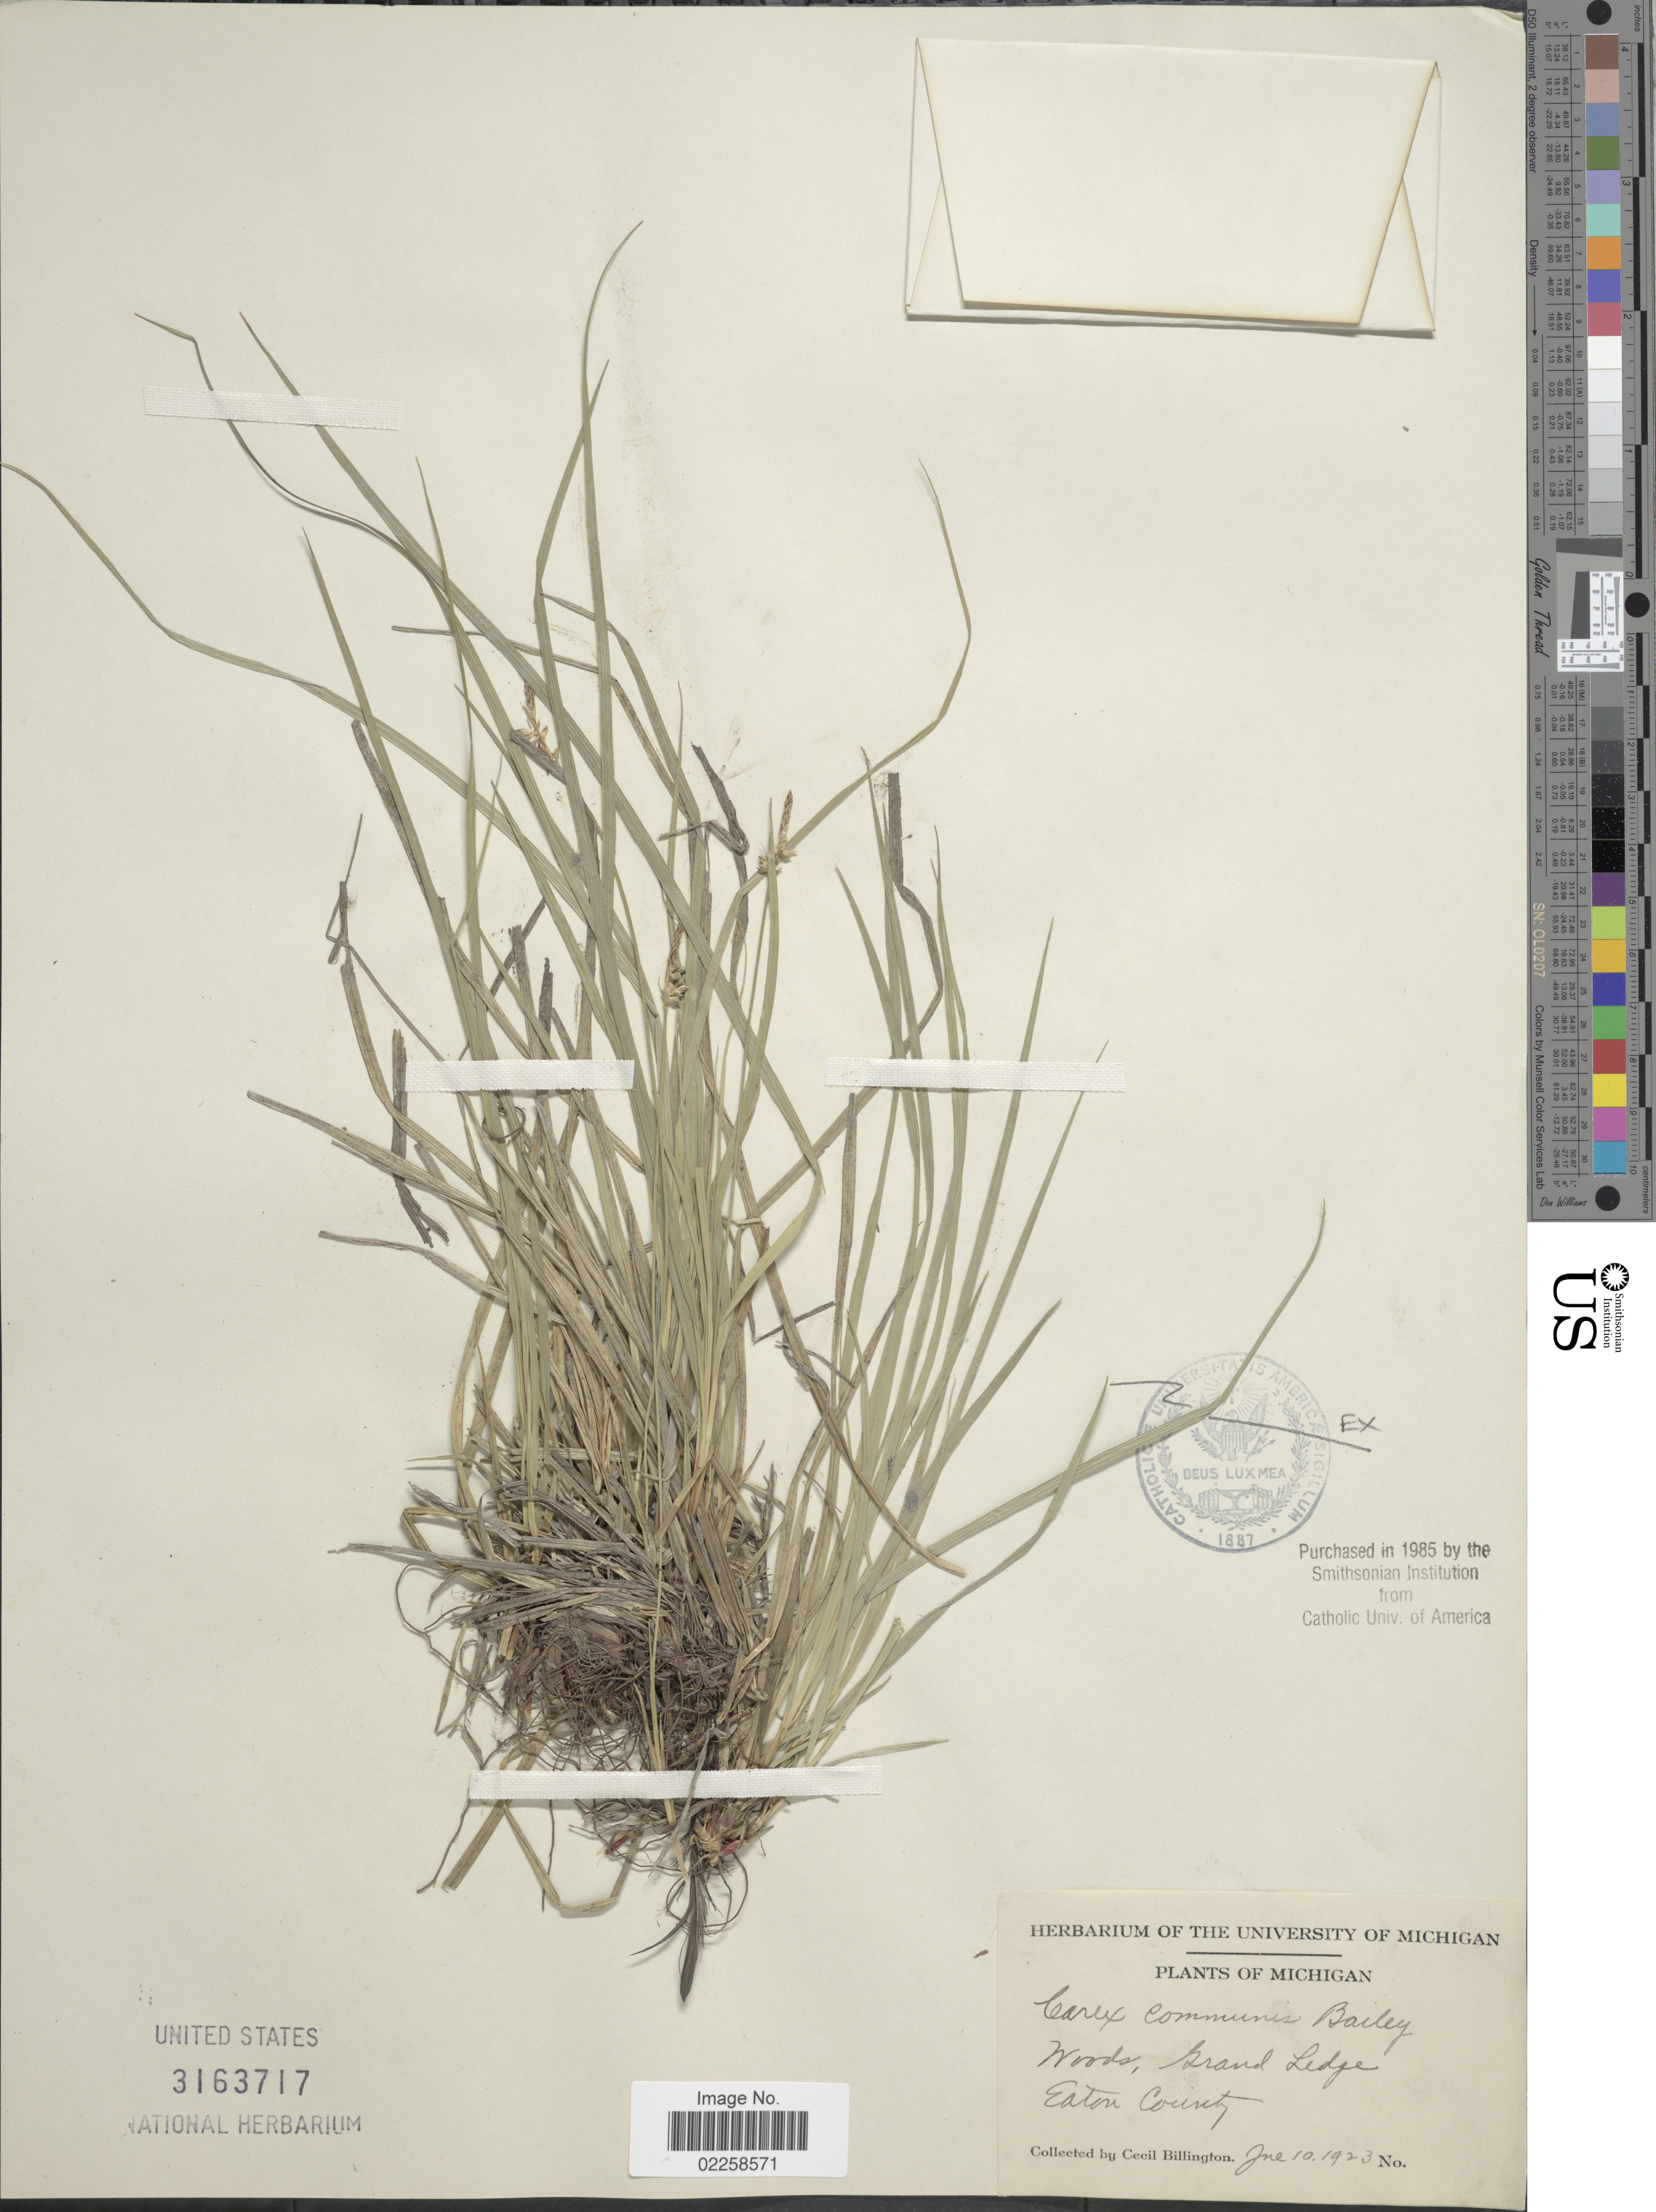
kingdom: Plantae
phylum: Tracheophyta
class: Liliopsida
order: Poales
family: Cyperaceae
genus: Carex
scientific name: Carex communis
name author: L.H. Bailey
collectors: C. Billington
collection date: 1923-06-10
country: United States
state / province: Michigan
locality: Woods, Grand Ledge. Eaton County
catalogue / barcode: US 3163717